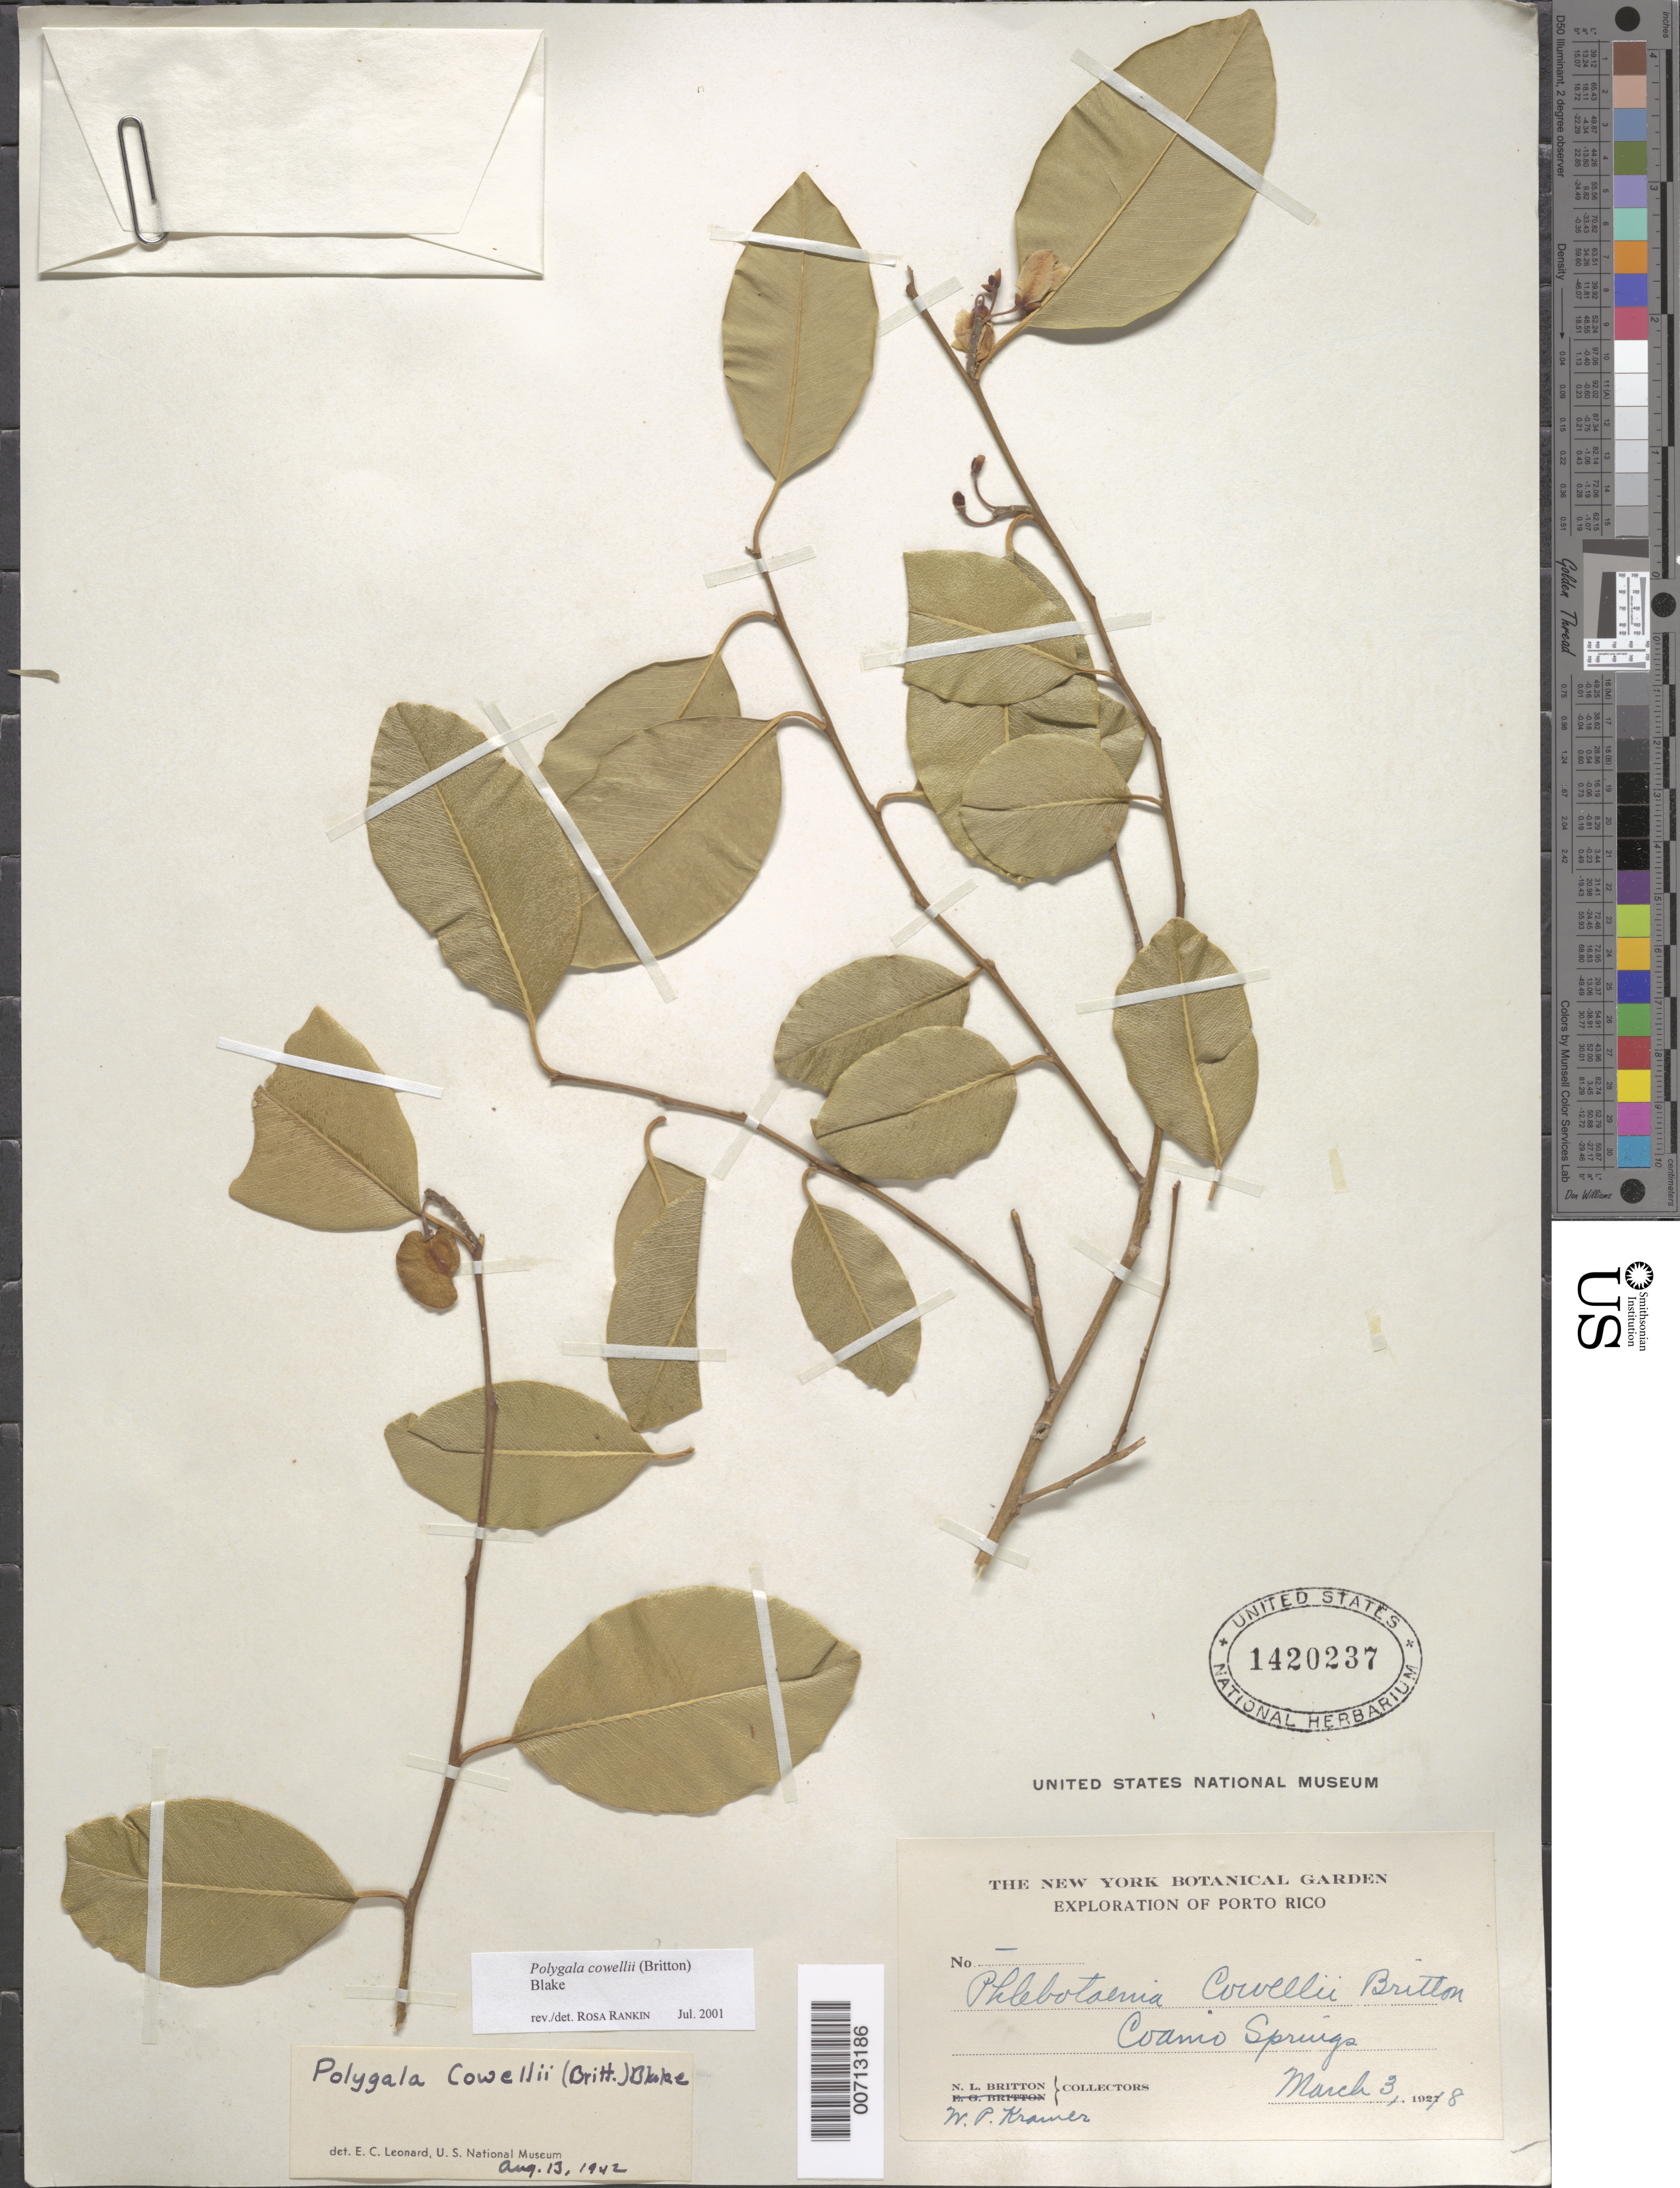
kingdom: Plantae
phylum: Tracheophyta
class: Magnoliopsida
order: Fabales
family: Polygalaceae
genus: Phlebotaenia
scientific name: Phlebotaenia cowellii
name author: Britton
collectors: N. Britton & W. Kramer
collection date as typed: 03 Mar 1928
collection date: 1928-03-03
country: Puerto Rico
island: Greater Antilles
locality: Coamo Springs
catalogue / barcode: US 1420237